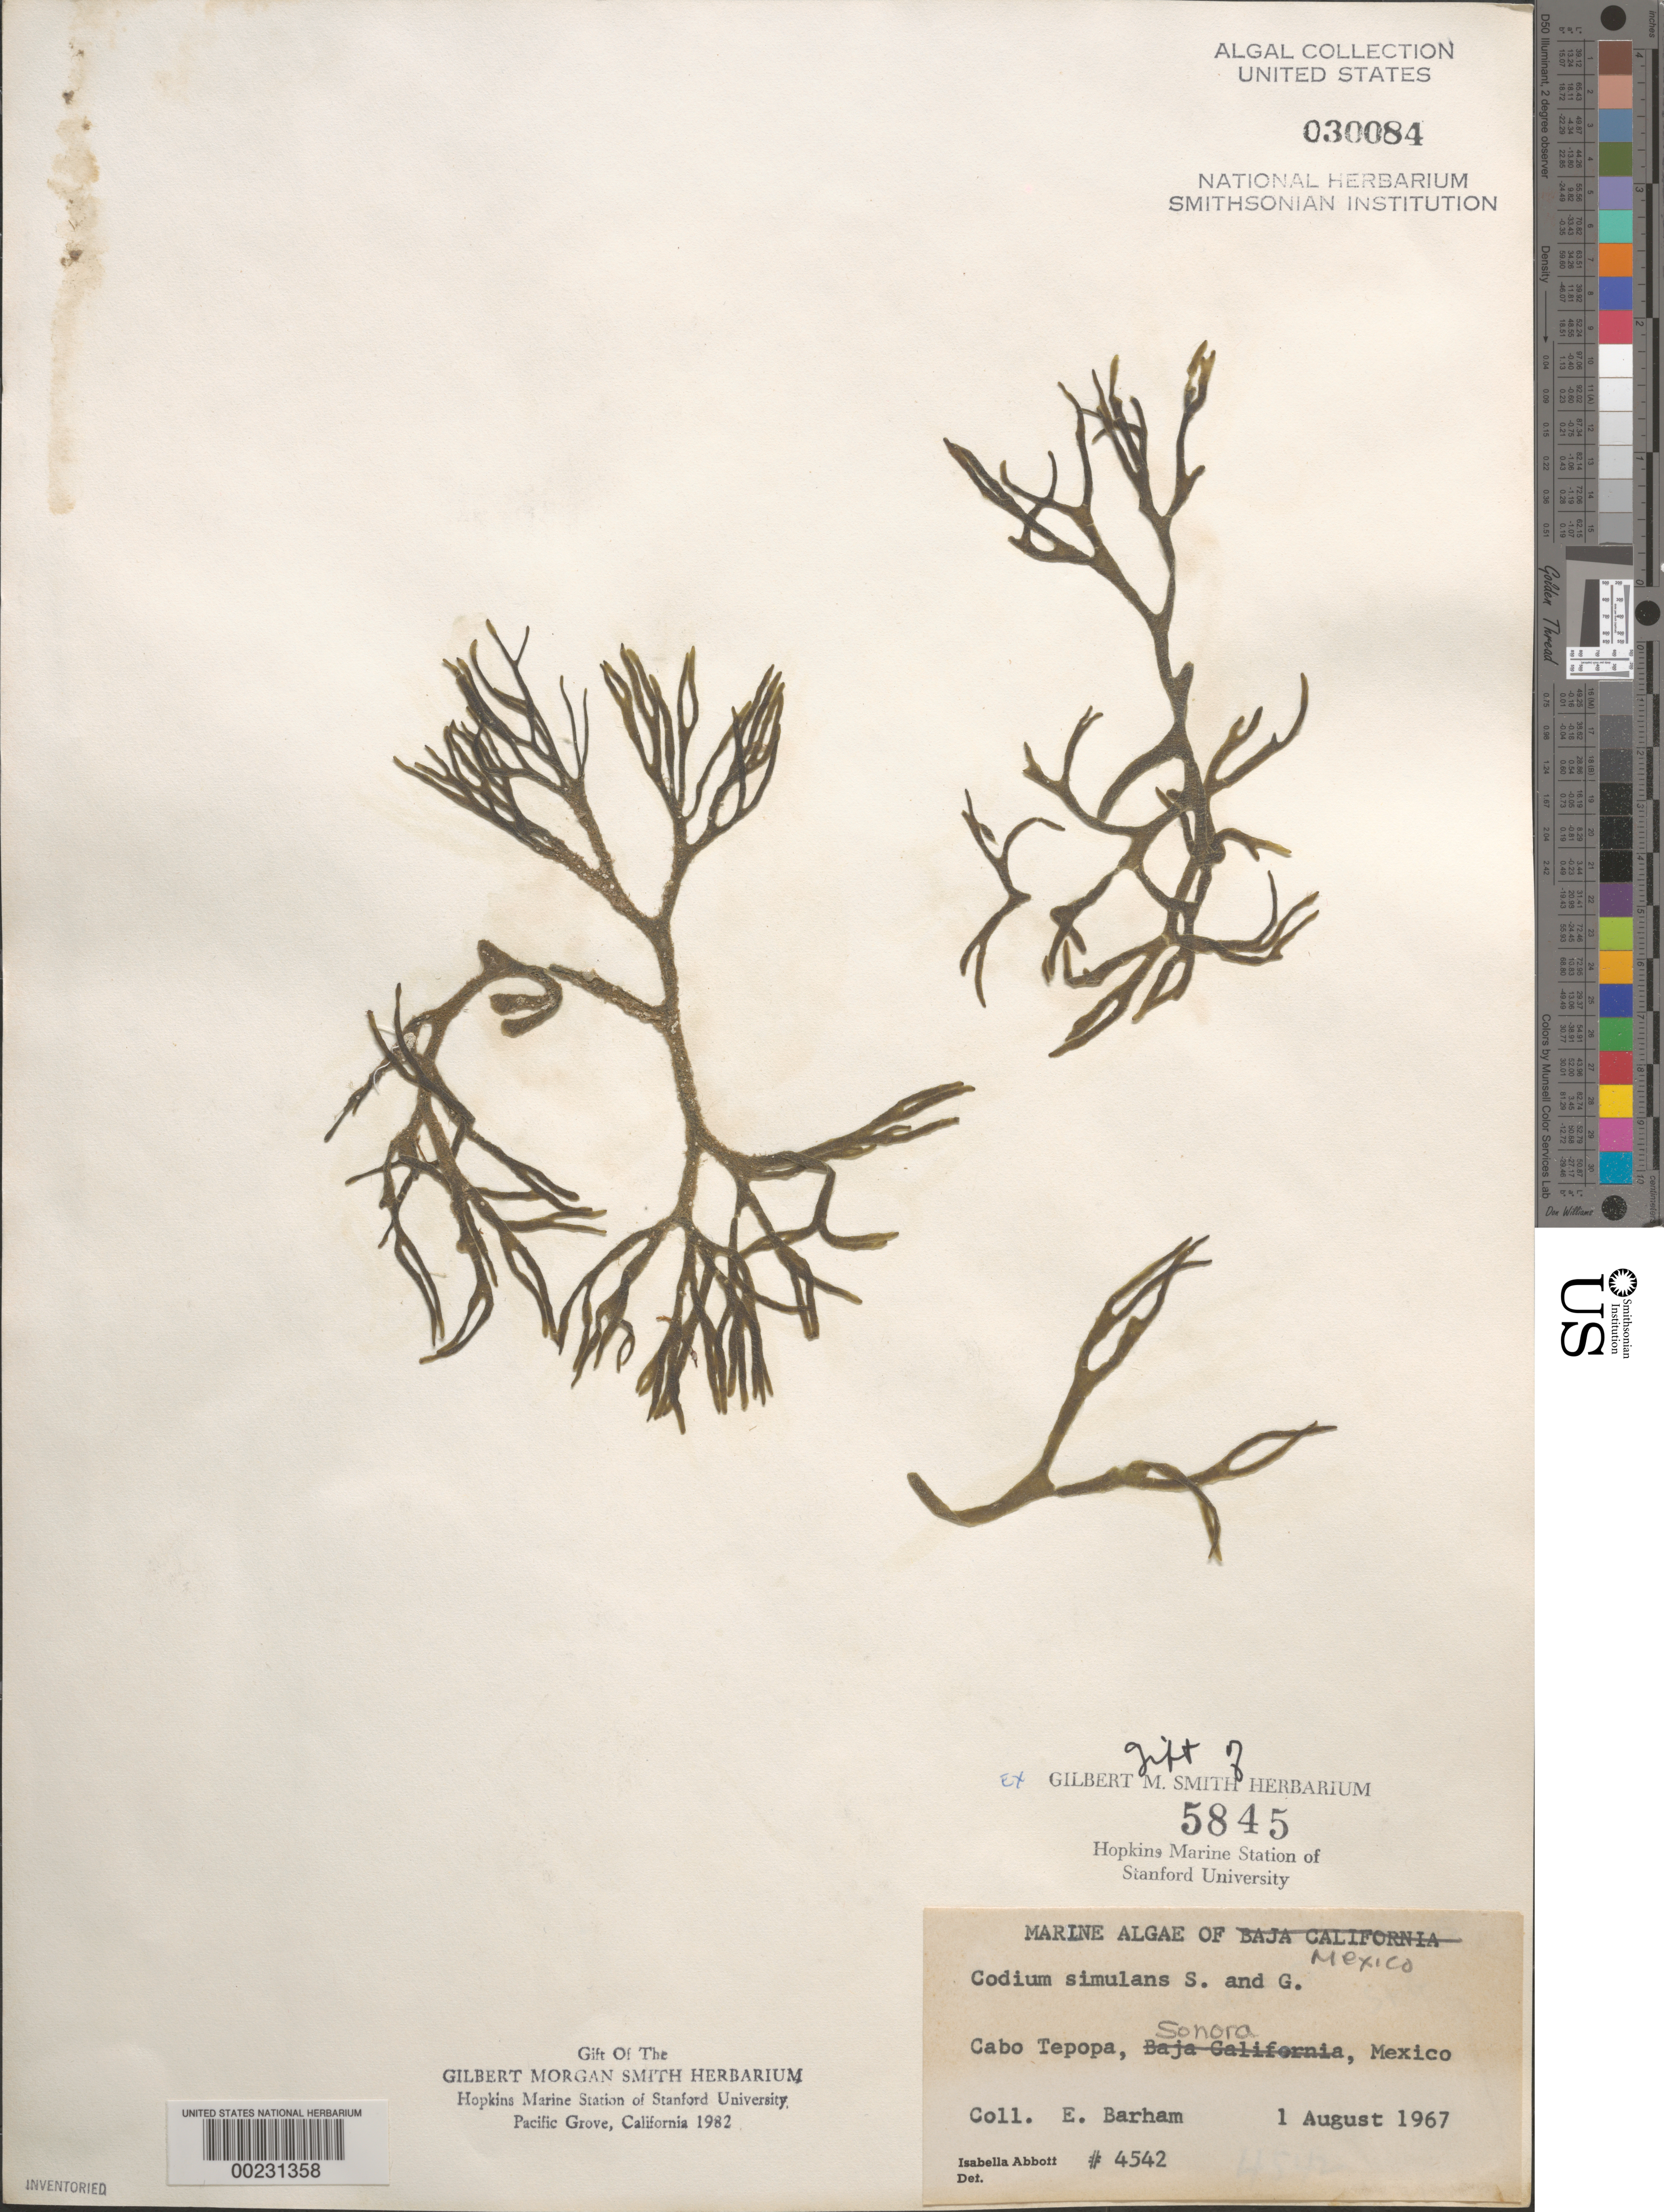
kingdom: Plantae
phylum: Chlorophyta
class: Ulvophyceae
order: Bryopsidales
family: Codiaceae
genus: Codium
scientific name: Codium simulans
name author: Setch. & N.L. Gardner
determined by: Abbott, Isabella A.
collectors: E. Barham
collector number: IAA 4542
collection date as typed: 01 Aug 1967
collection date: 1967-08-01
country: Mexico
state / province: Sonora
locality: Cabo Tepopa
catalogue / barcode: US 30084